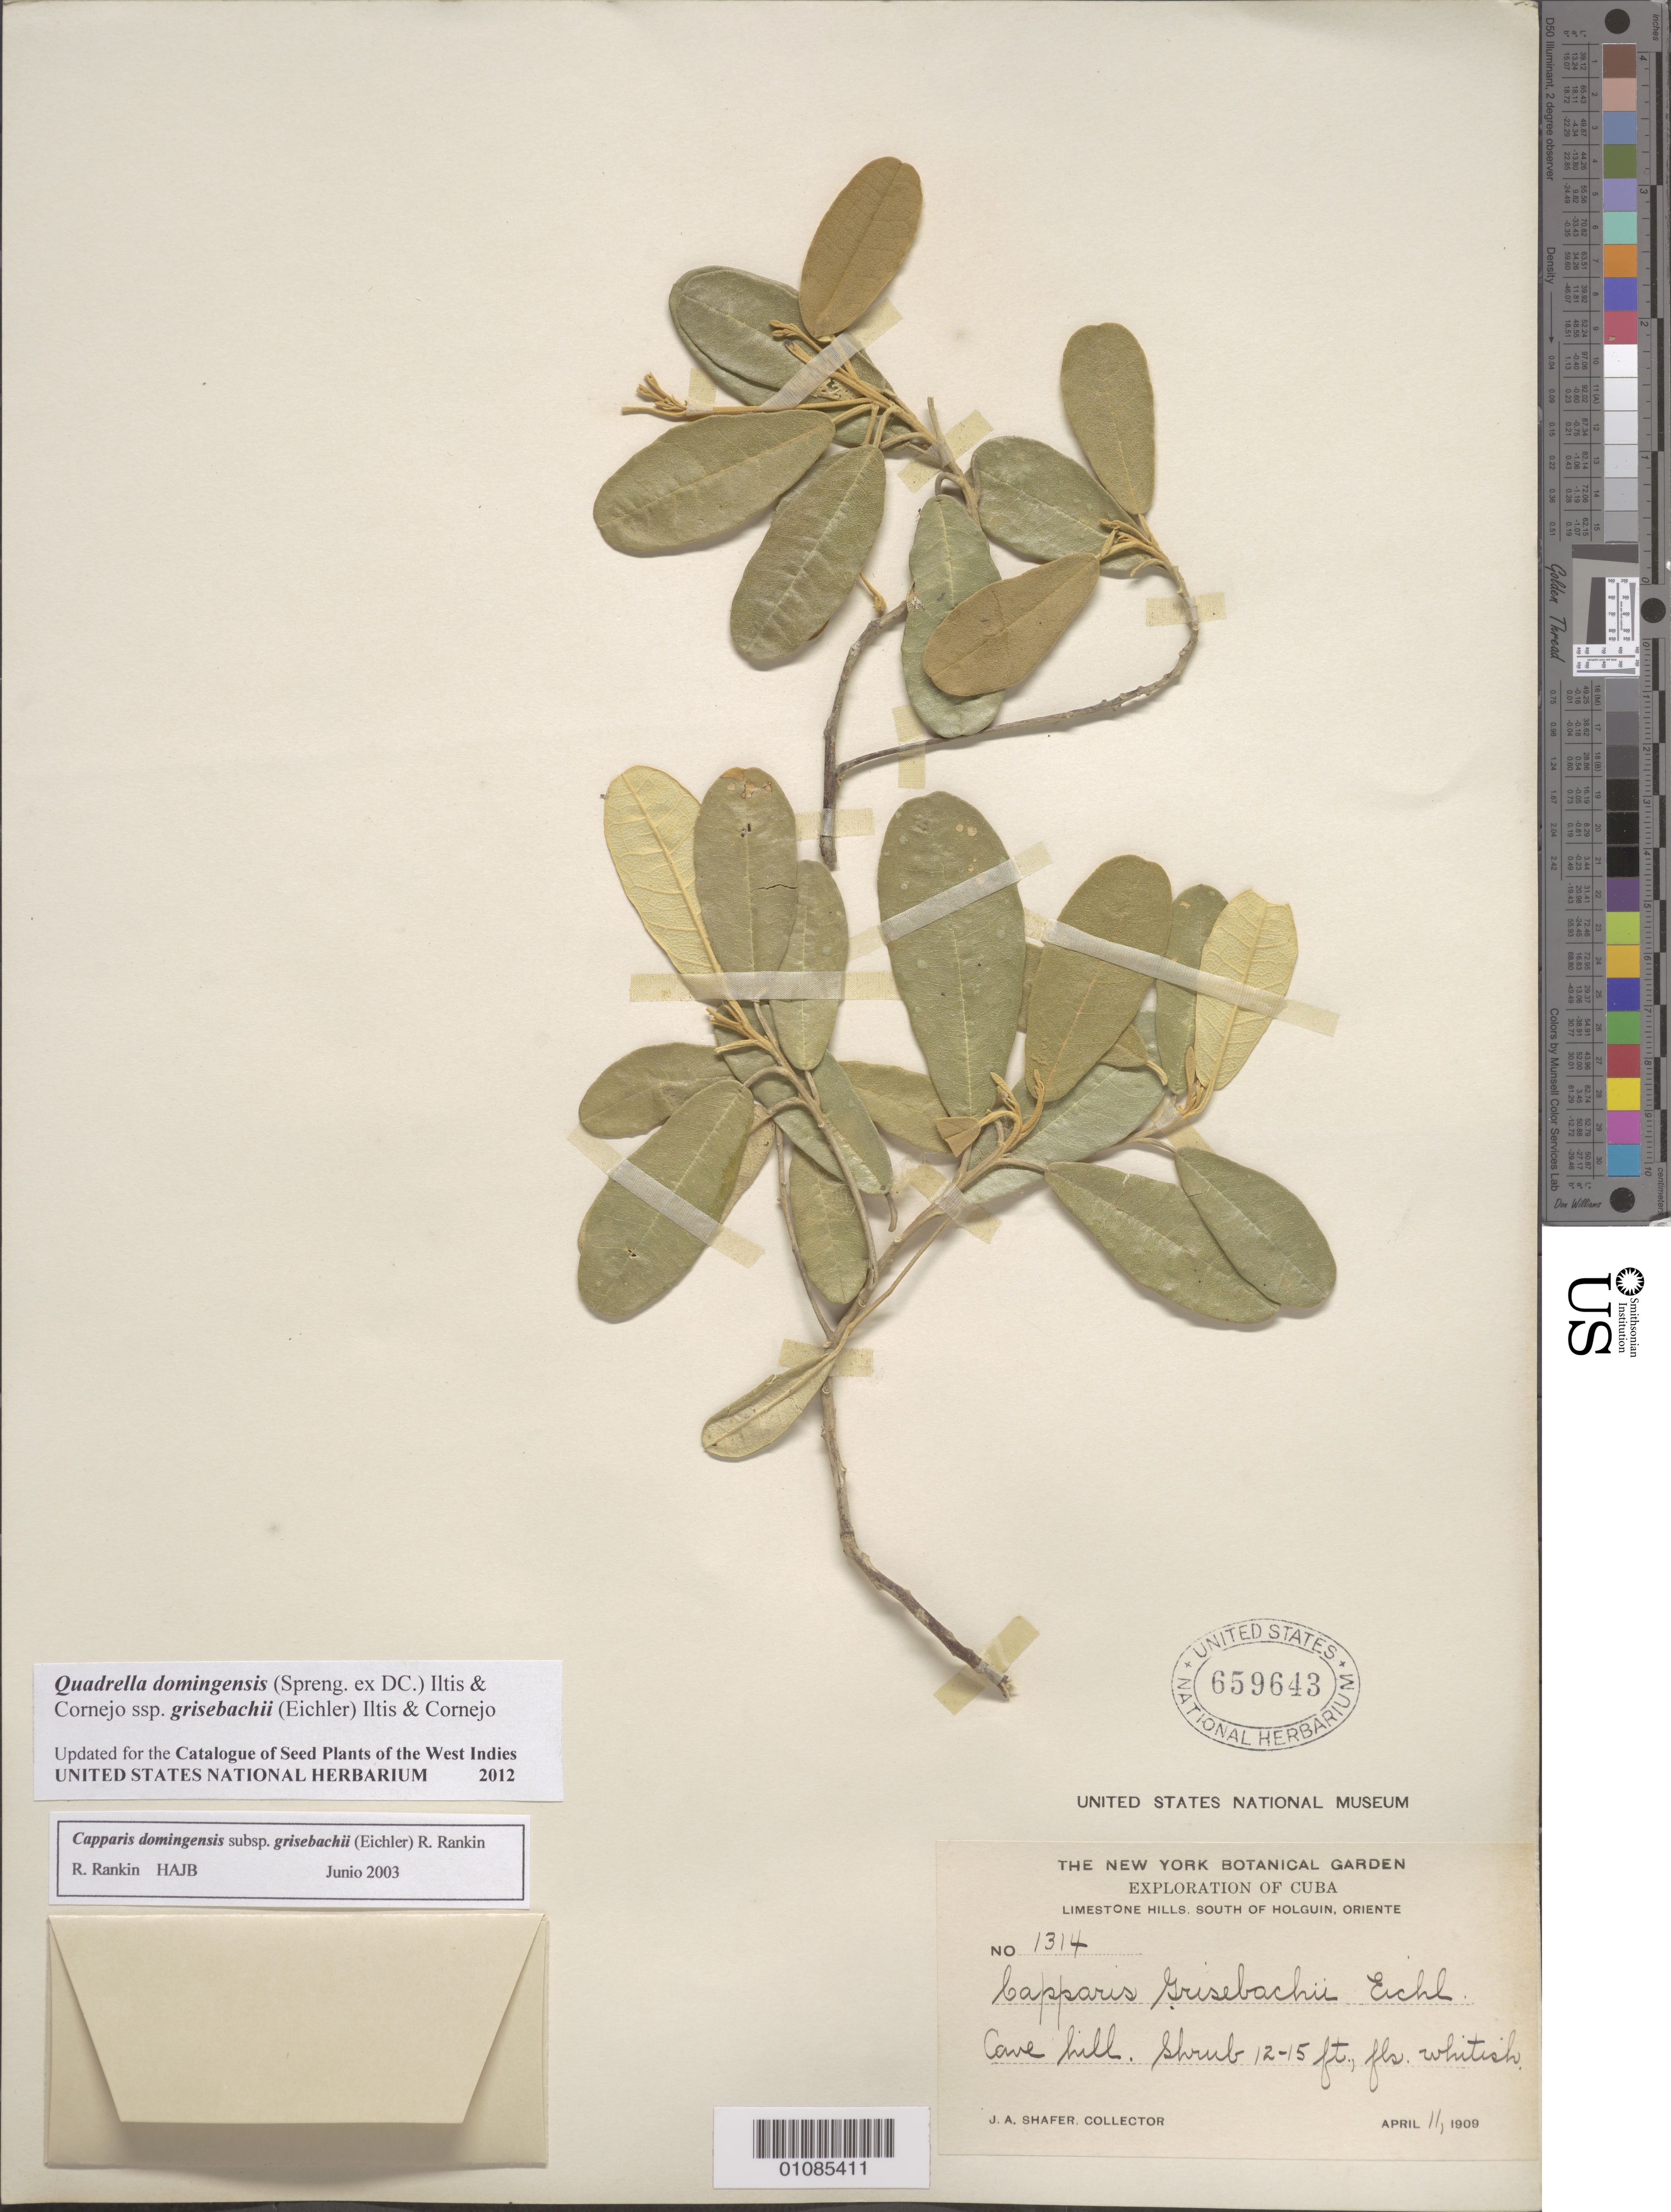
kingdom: Plantae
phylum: Tracheophyta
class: Magnoliopsida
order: Brassicales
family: Capparaceae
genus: Quadrella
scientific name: Quadrella domingensis subsp. grisebachii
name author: (Eichler) Cornejo & Iltis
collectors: J. A. Shafer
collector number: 1314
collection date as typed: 11 Apr 1909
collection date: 1909-04-11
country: Cuba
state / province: Holguín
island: Cuba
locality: Limestone hills, S of Holguin, Oriente Cave Hill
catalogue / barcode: US 659643